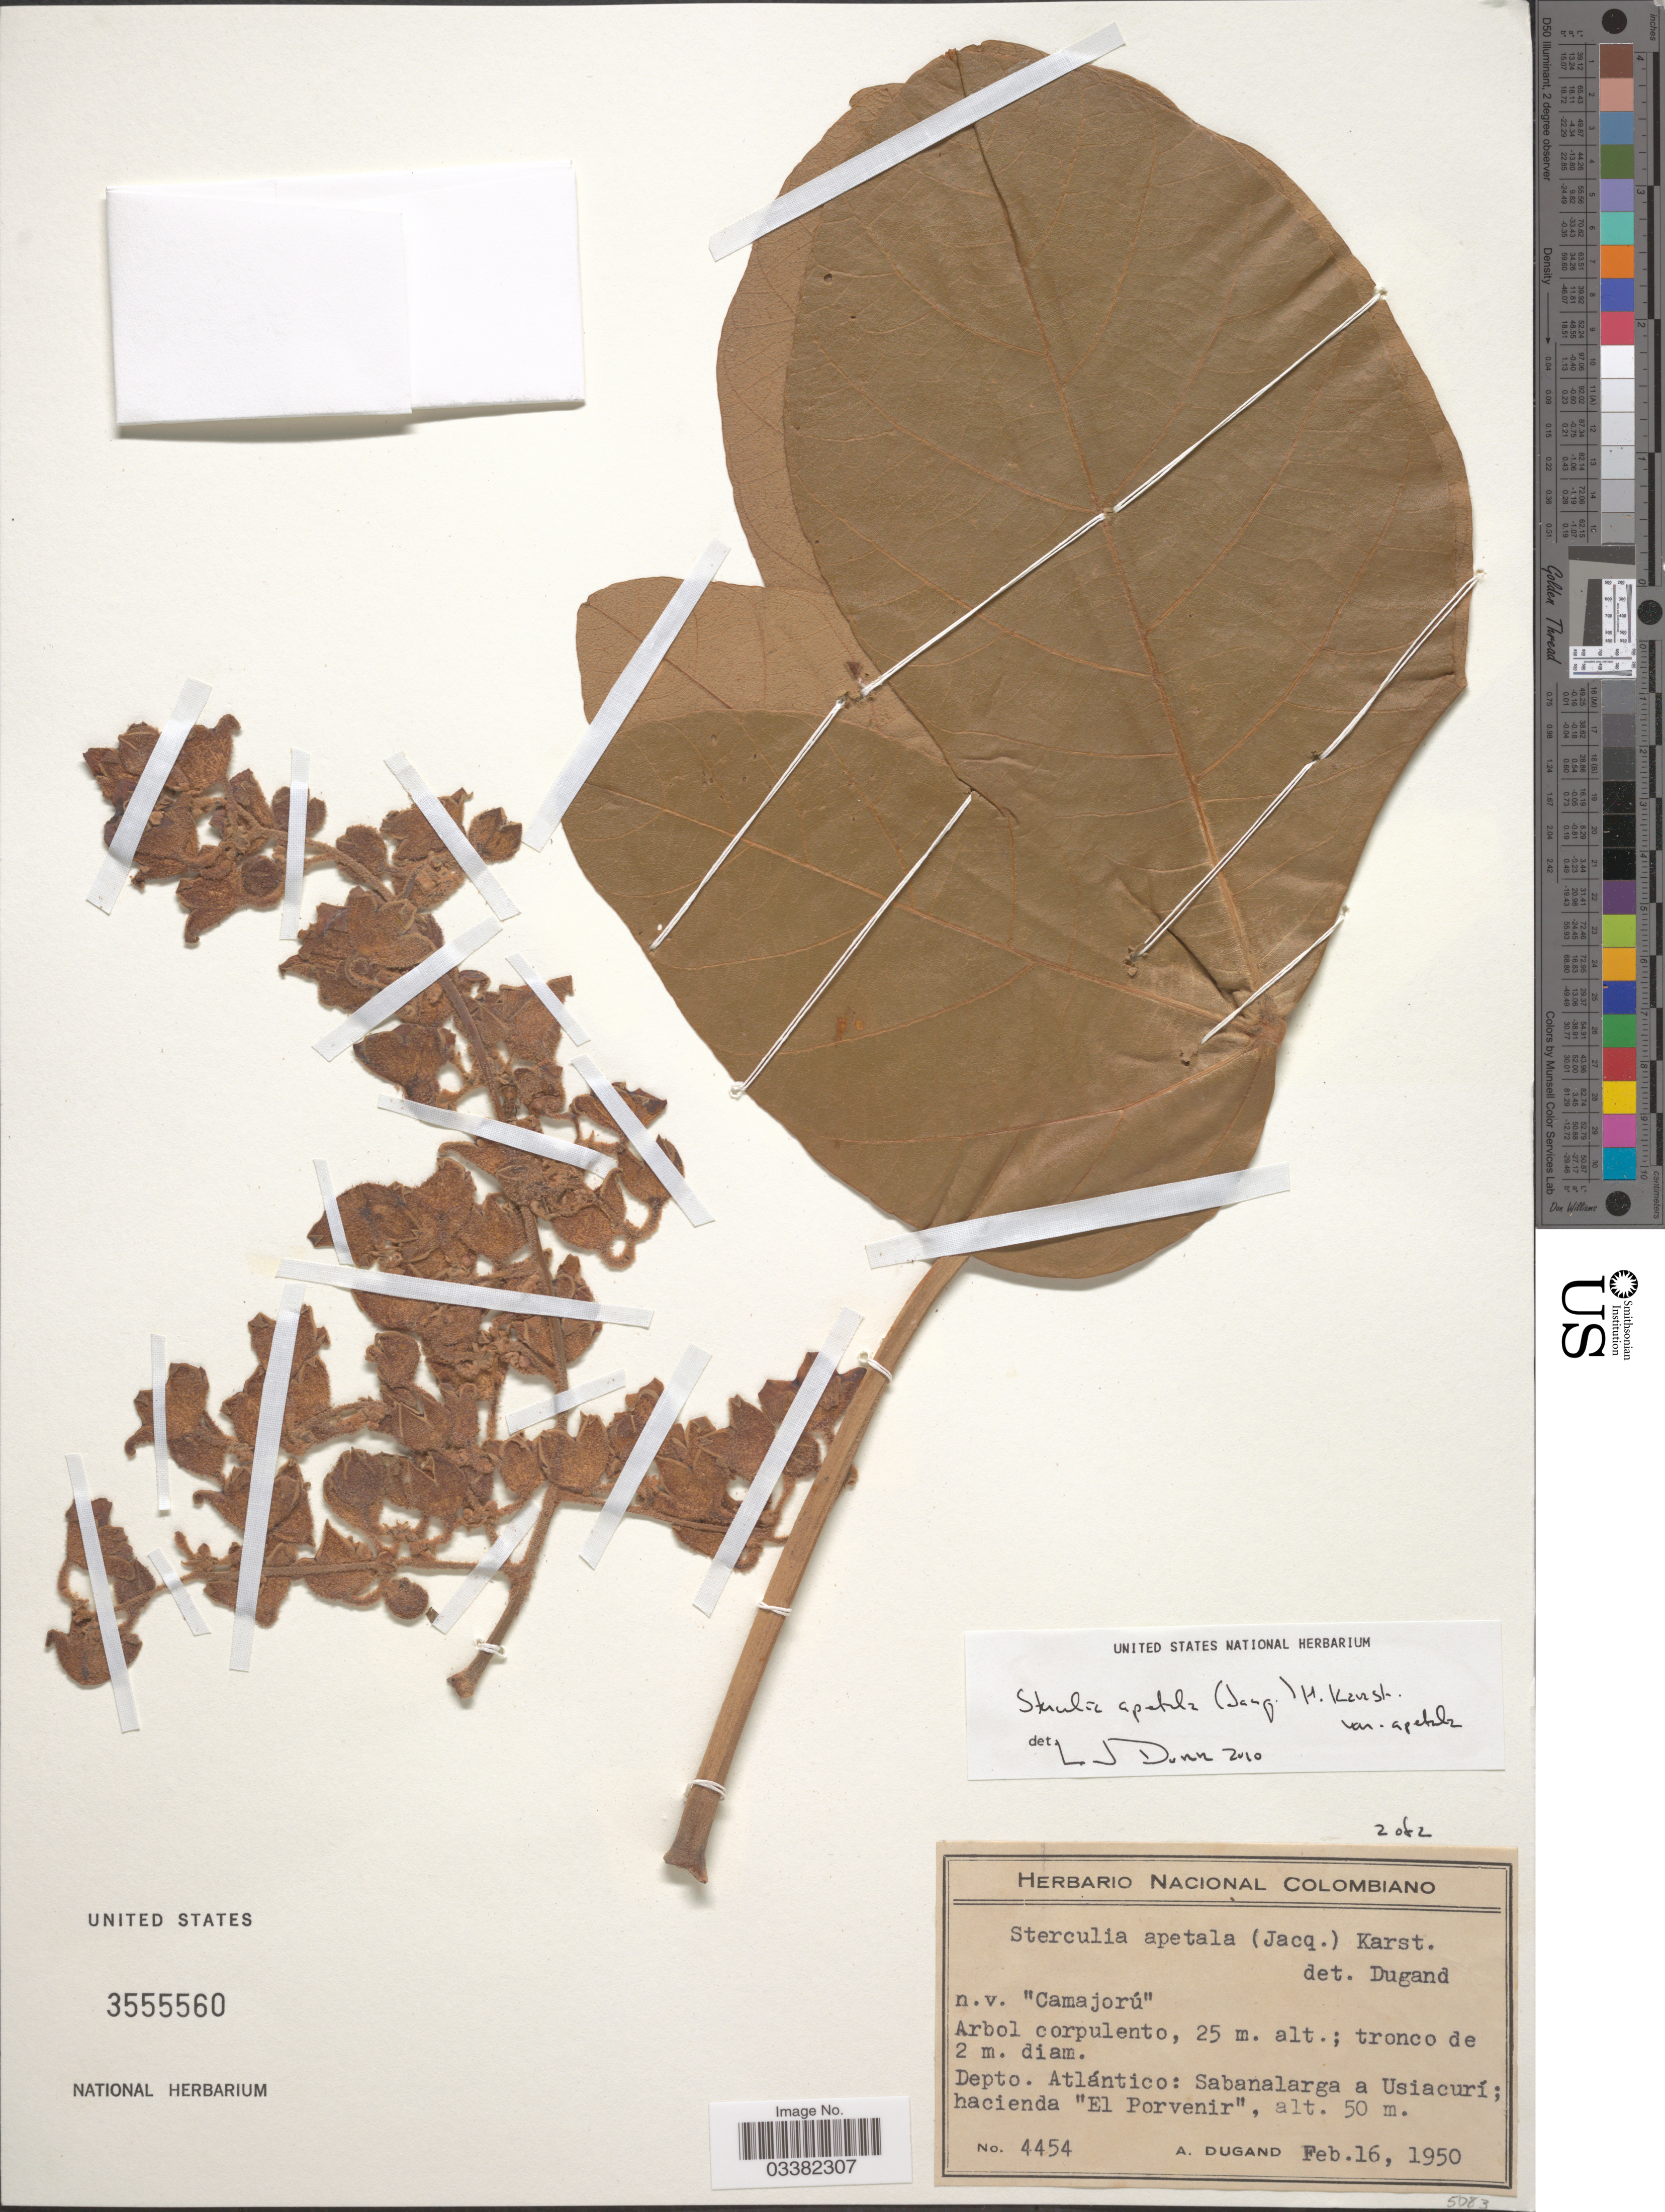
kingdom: Plantae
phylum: Tracheophyta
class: Magnoliopsida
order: Malvales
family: Malvaceae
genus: Sterculia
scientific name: Sterculia apetala var. apetala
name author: (Jacq.) H. Karst.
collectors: A. Dugand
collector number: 4454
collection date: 1950-02-16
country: Colombia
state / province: Atlántico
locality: Depto. Atlántico: Sabanalarga a Usiacurí; hacienda "El Porvenir".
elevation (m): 50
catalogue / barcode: US 3555560